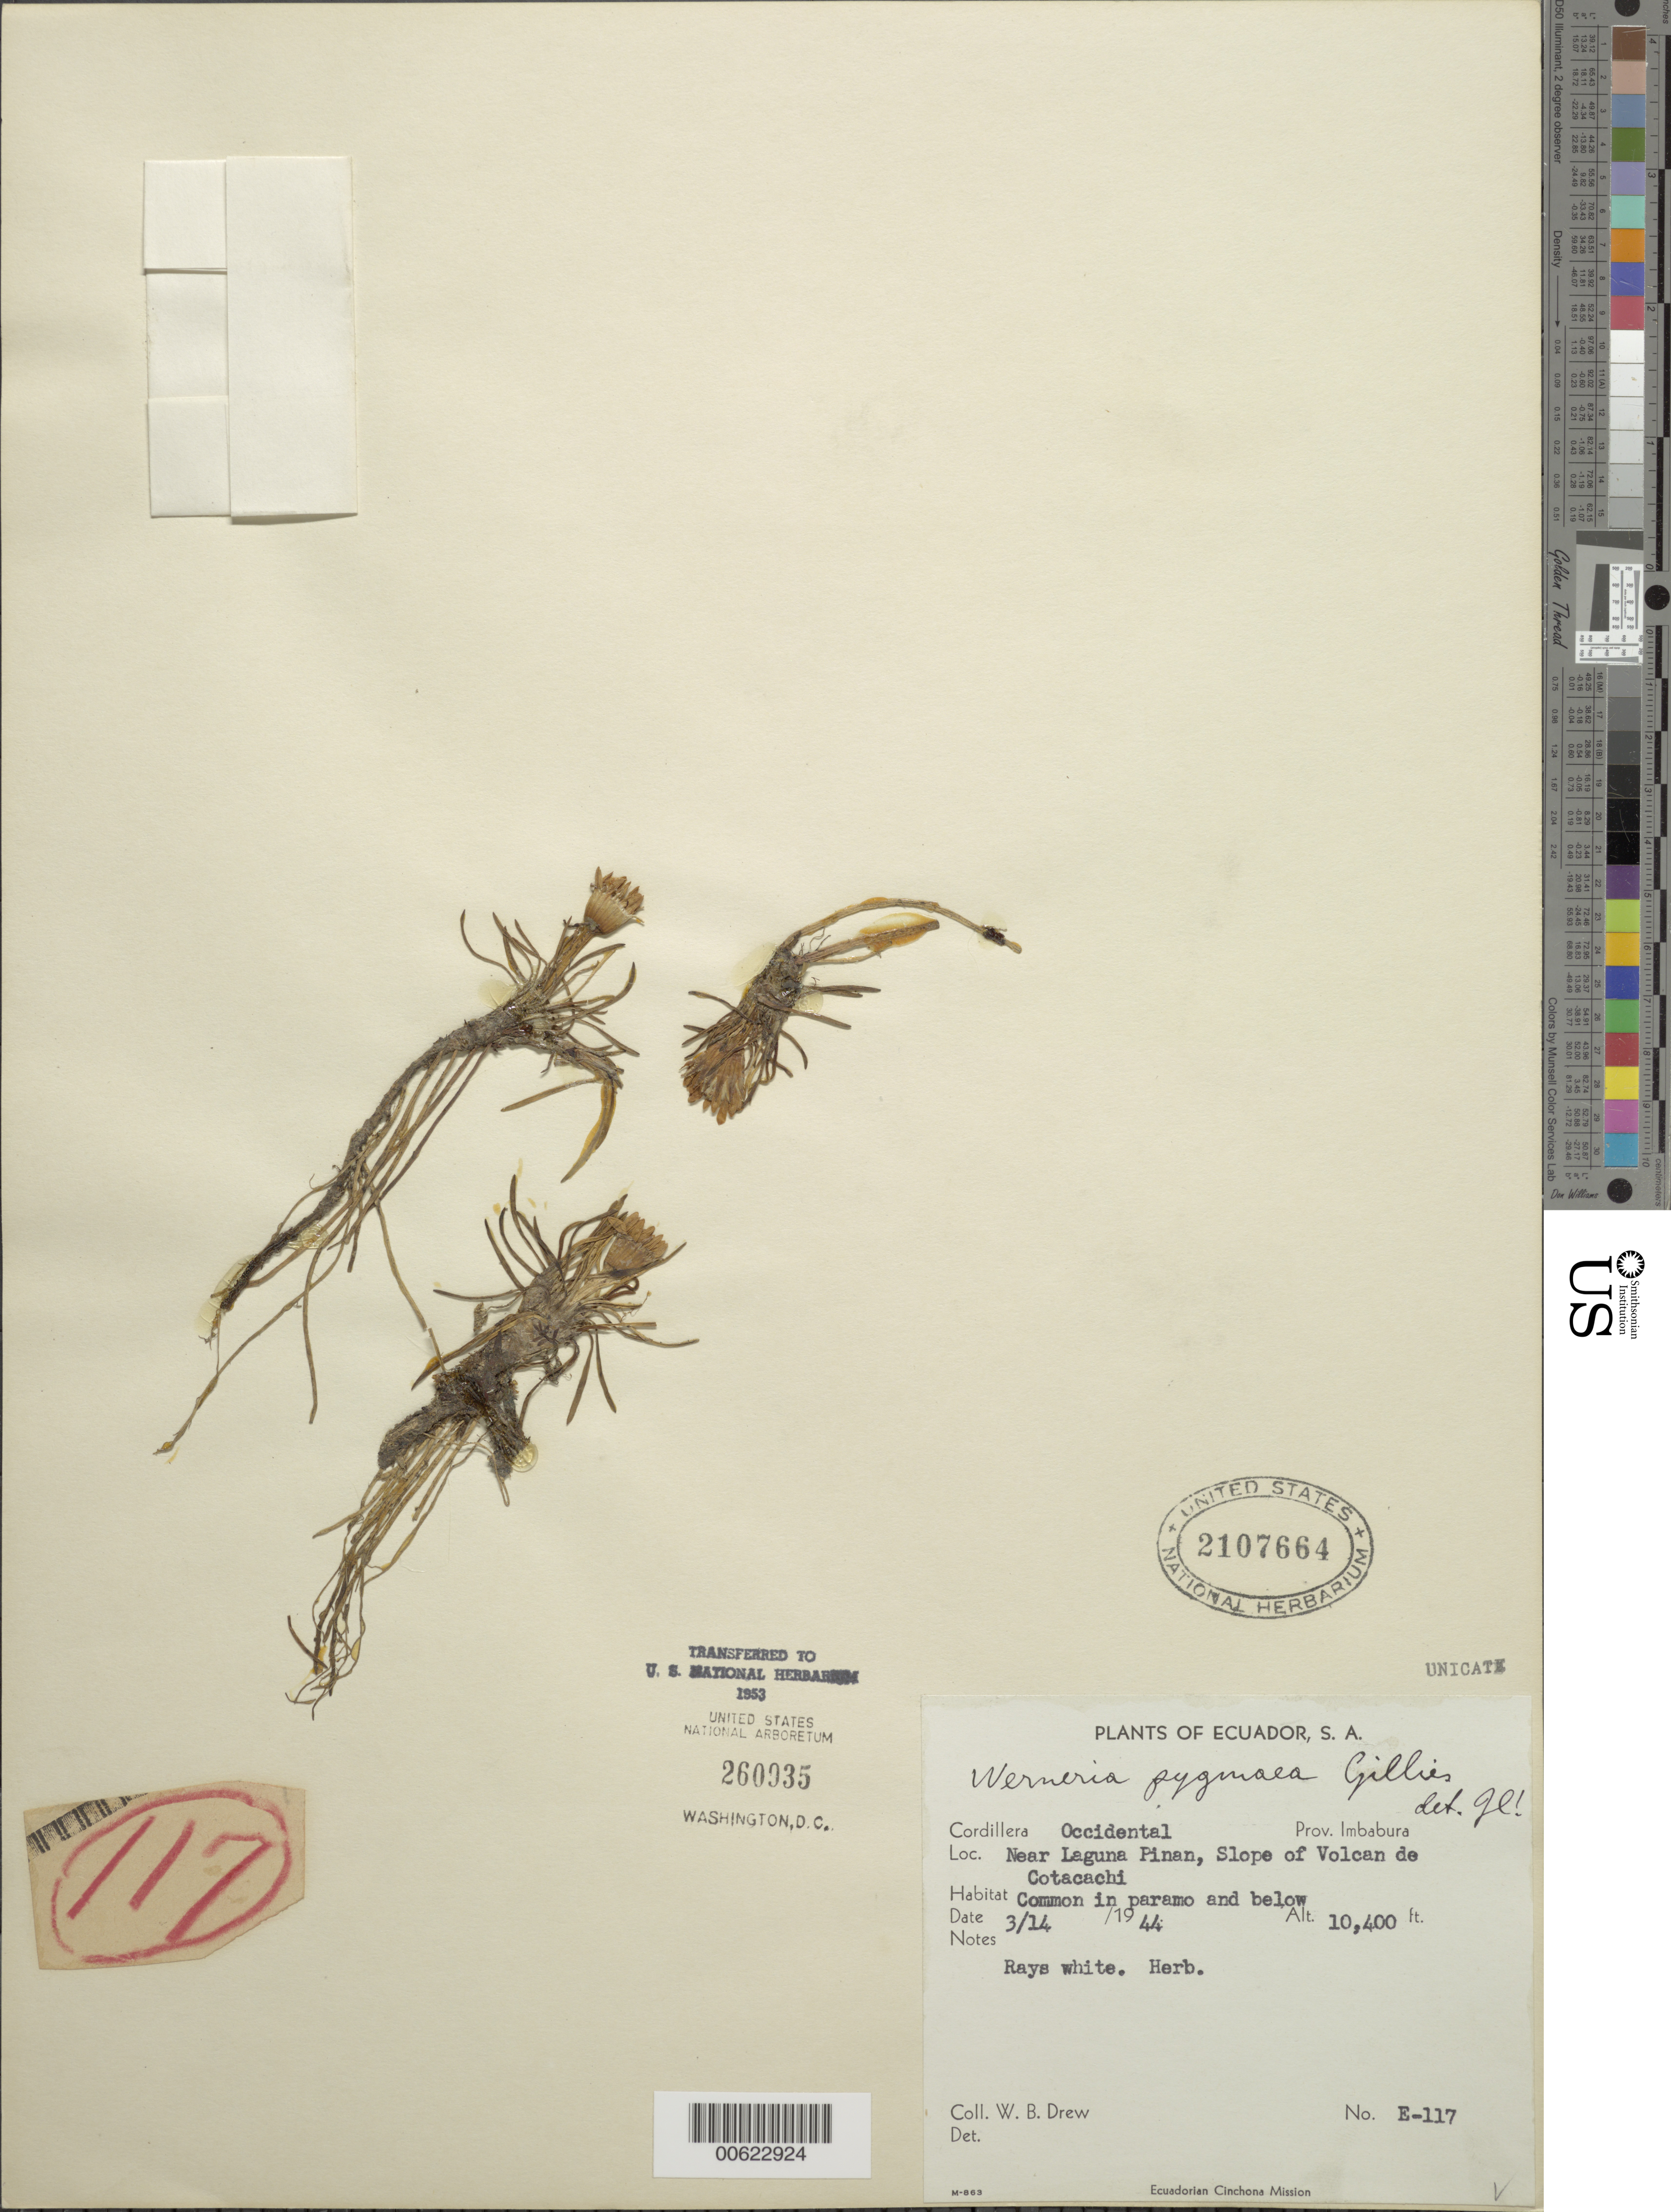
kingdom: Plantae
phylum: Tracheophyta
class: Magnoliopsida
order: Asterales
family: Asteraceae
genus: Werneria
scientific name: Werneria pygmaea complex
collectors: W. B. Drew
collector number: E-117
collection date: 1944-03-14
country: Ecuador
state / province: Imbabura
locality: Cordillera Occidental. Near Laguna Pinan, Slope of Volcan de Cotacachi.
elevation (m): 3170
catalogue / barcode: US 2107664